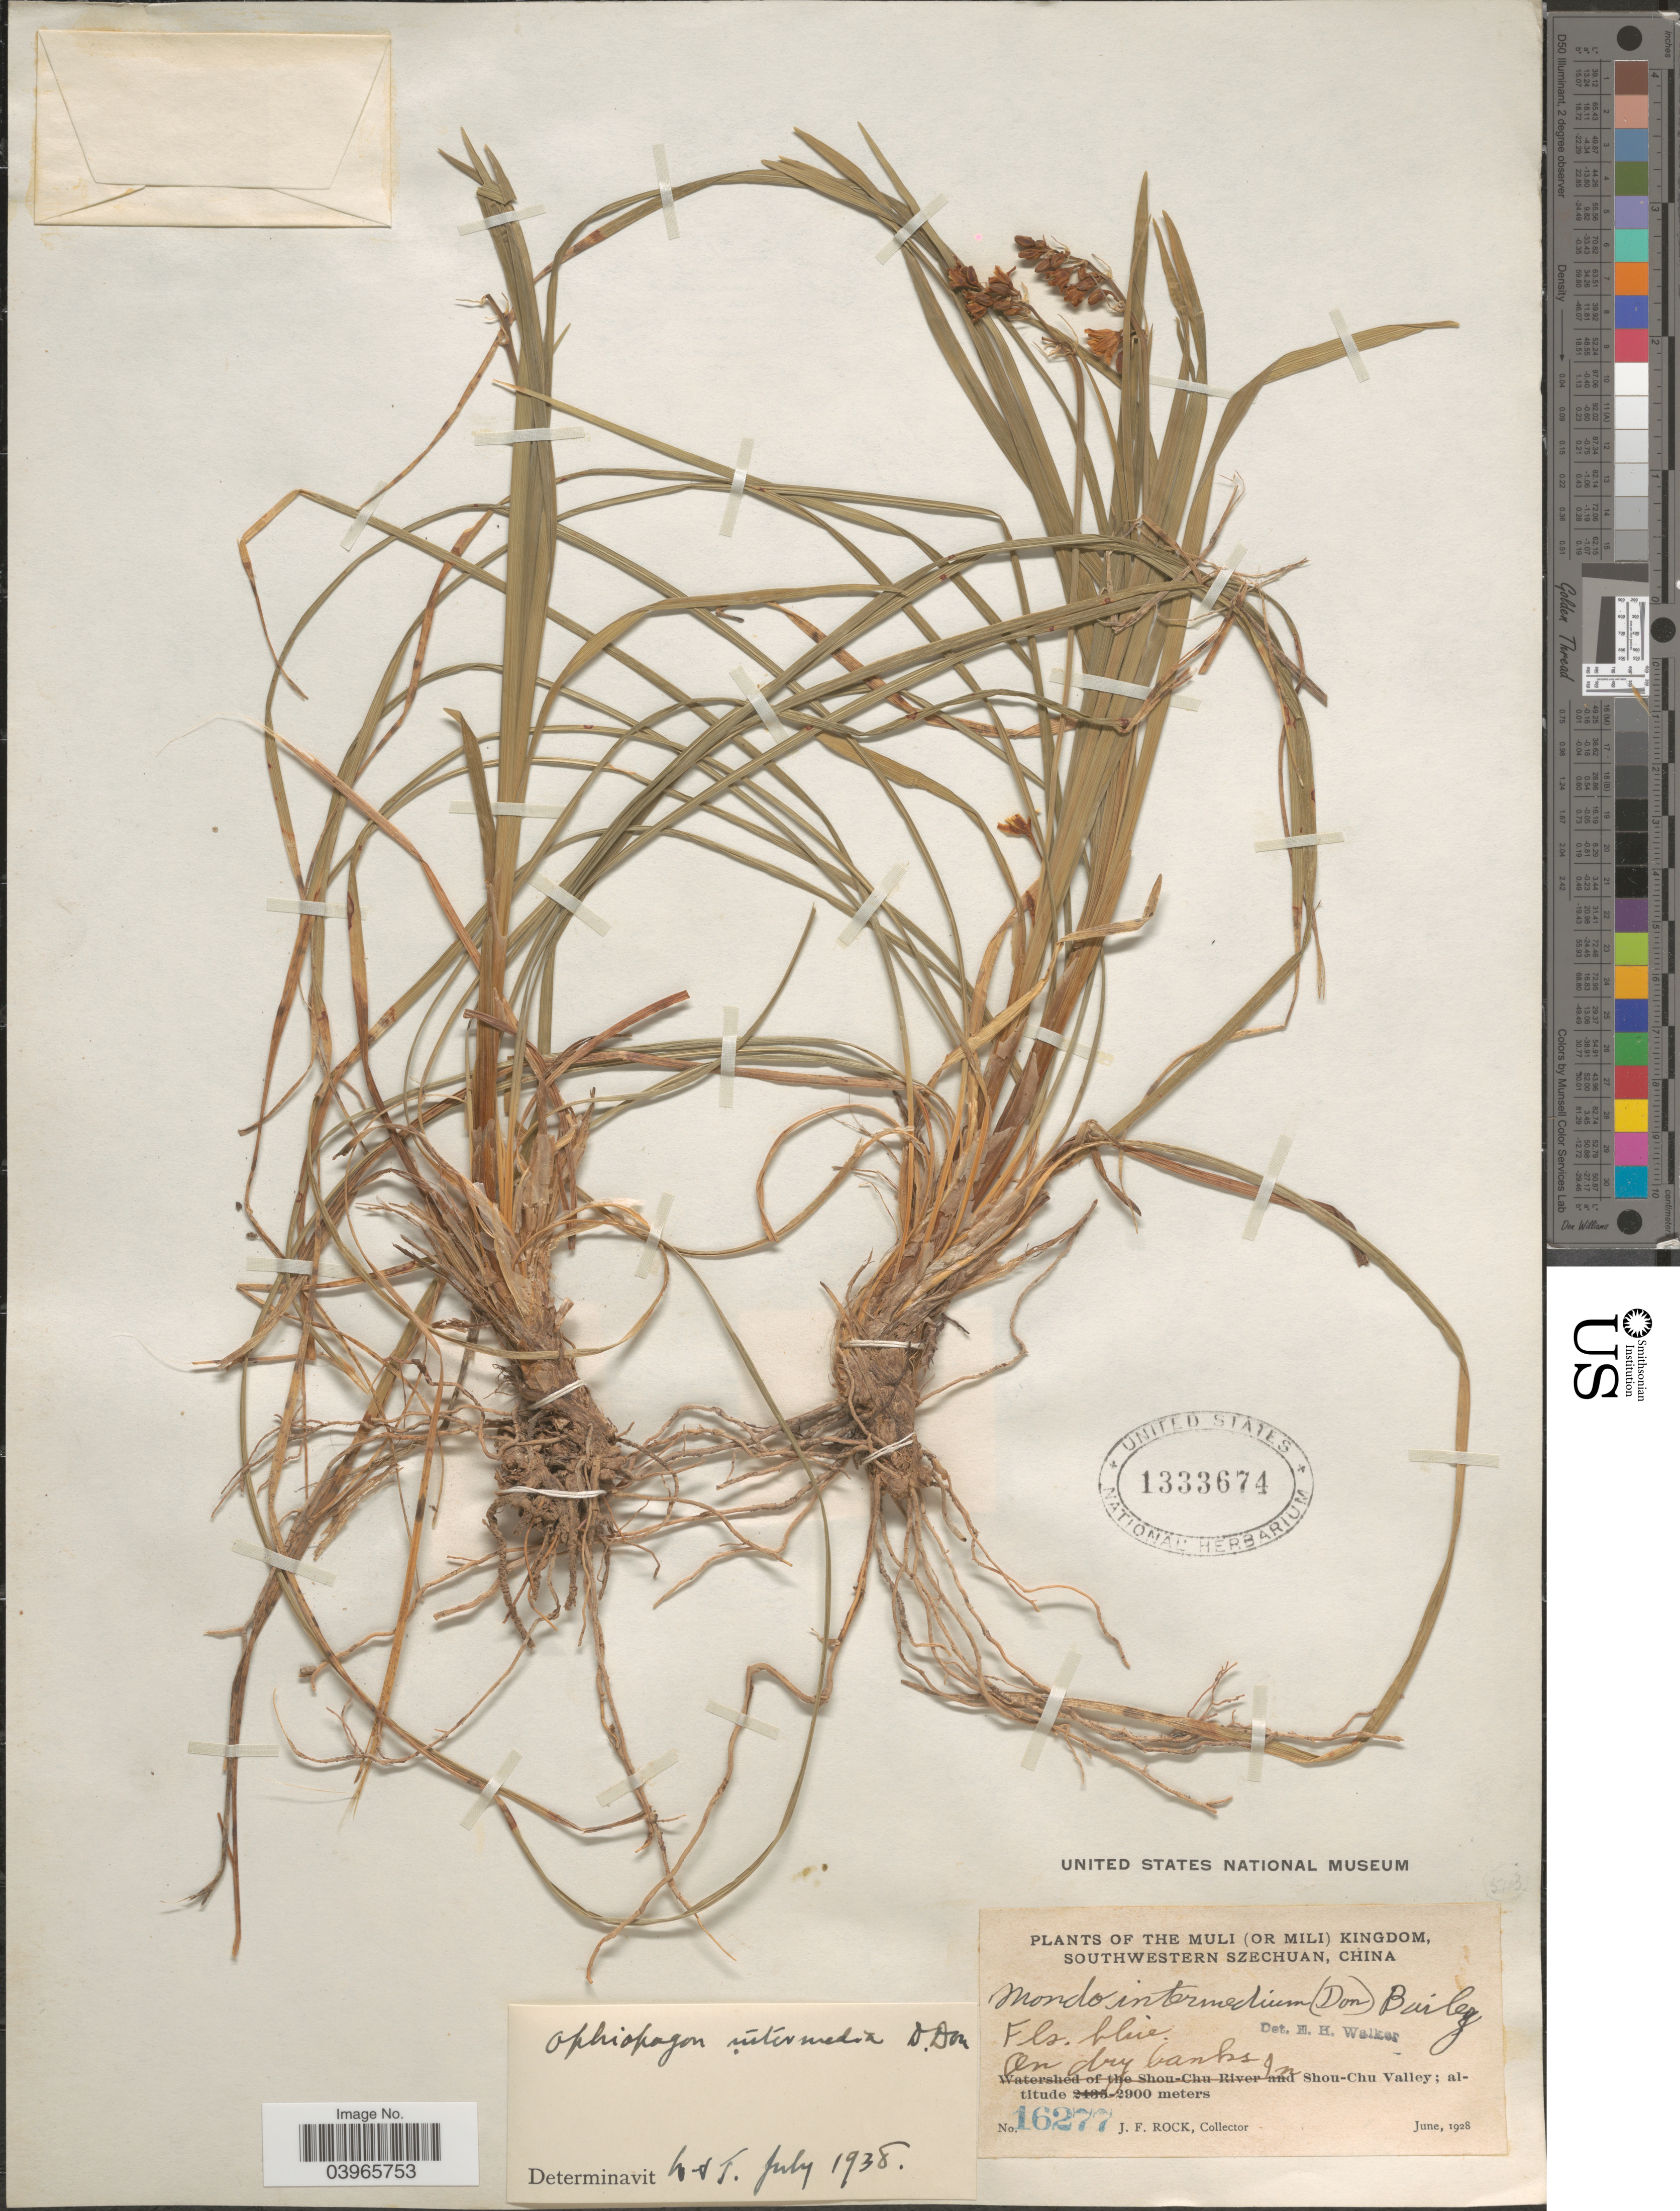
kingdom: Plantae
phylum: Tracheophyta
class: Liliopsida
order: Asparagales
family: Asparagaceae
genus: Ophiopogon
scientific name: Ophiopogon intermedius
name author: D. Don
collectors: J. Rock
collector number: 16277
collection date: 1928-06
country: China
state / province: Sichuan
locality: The Muli (or Mili) Kingdom, southwestern Szechuan. On dry banks in Shou-Chu Valley.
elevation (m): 2900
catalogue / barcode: US 1333674